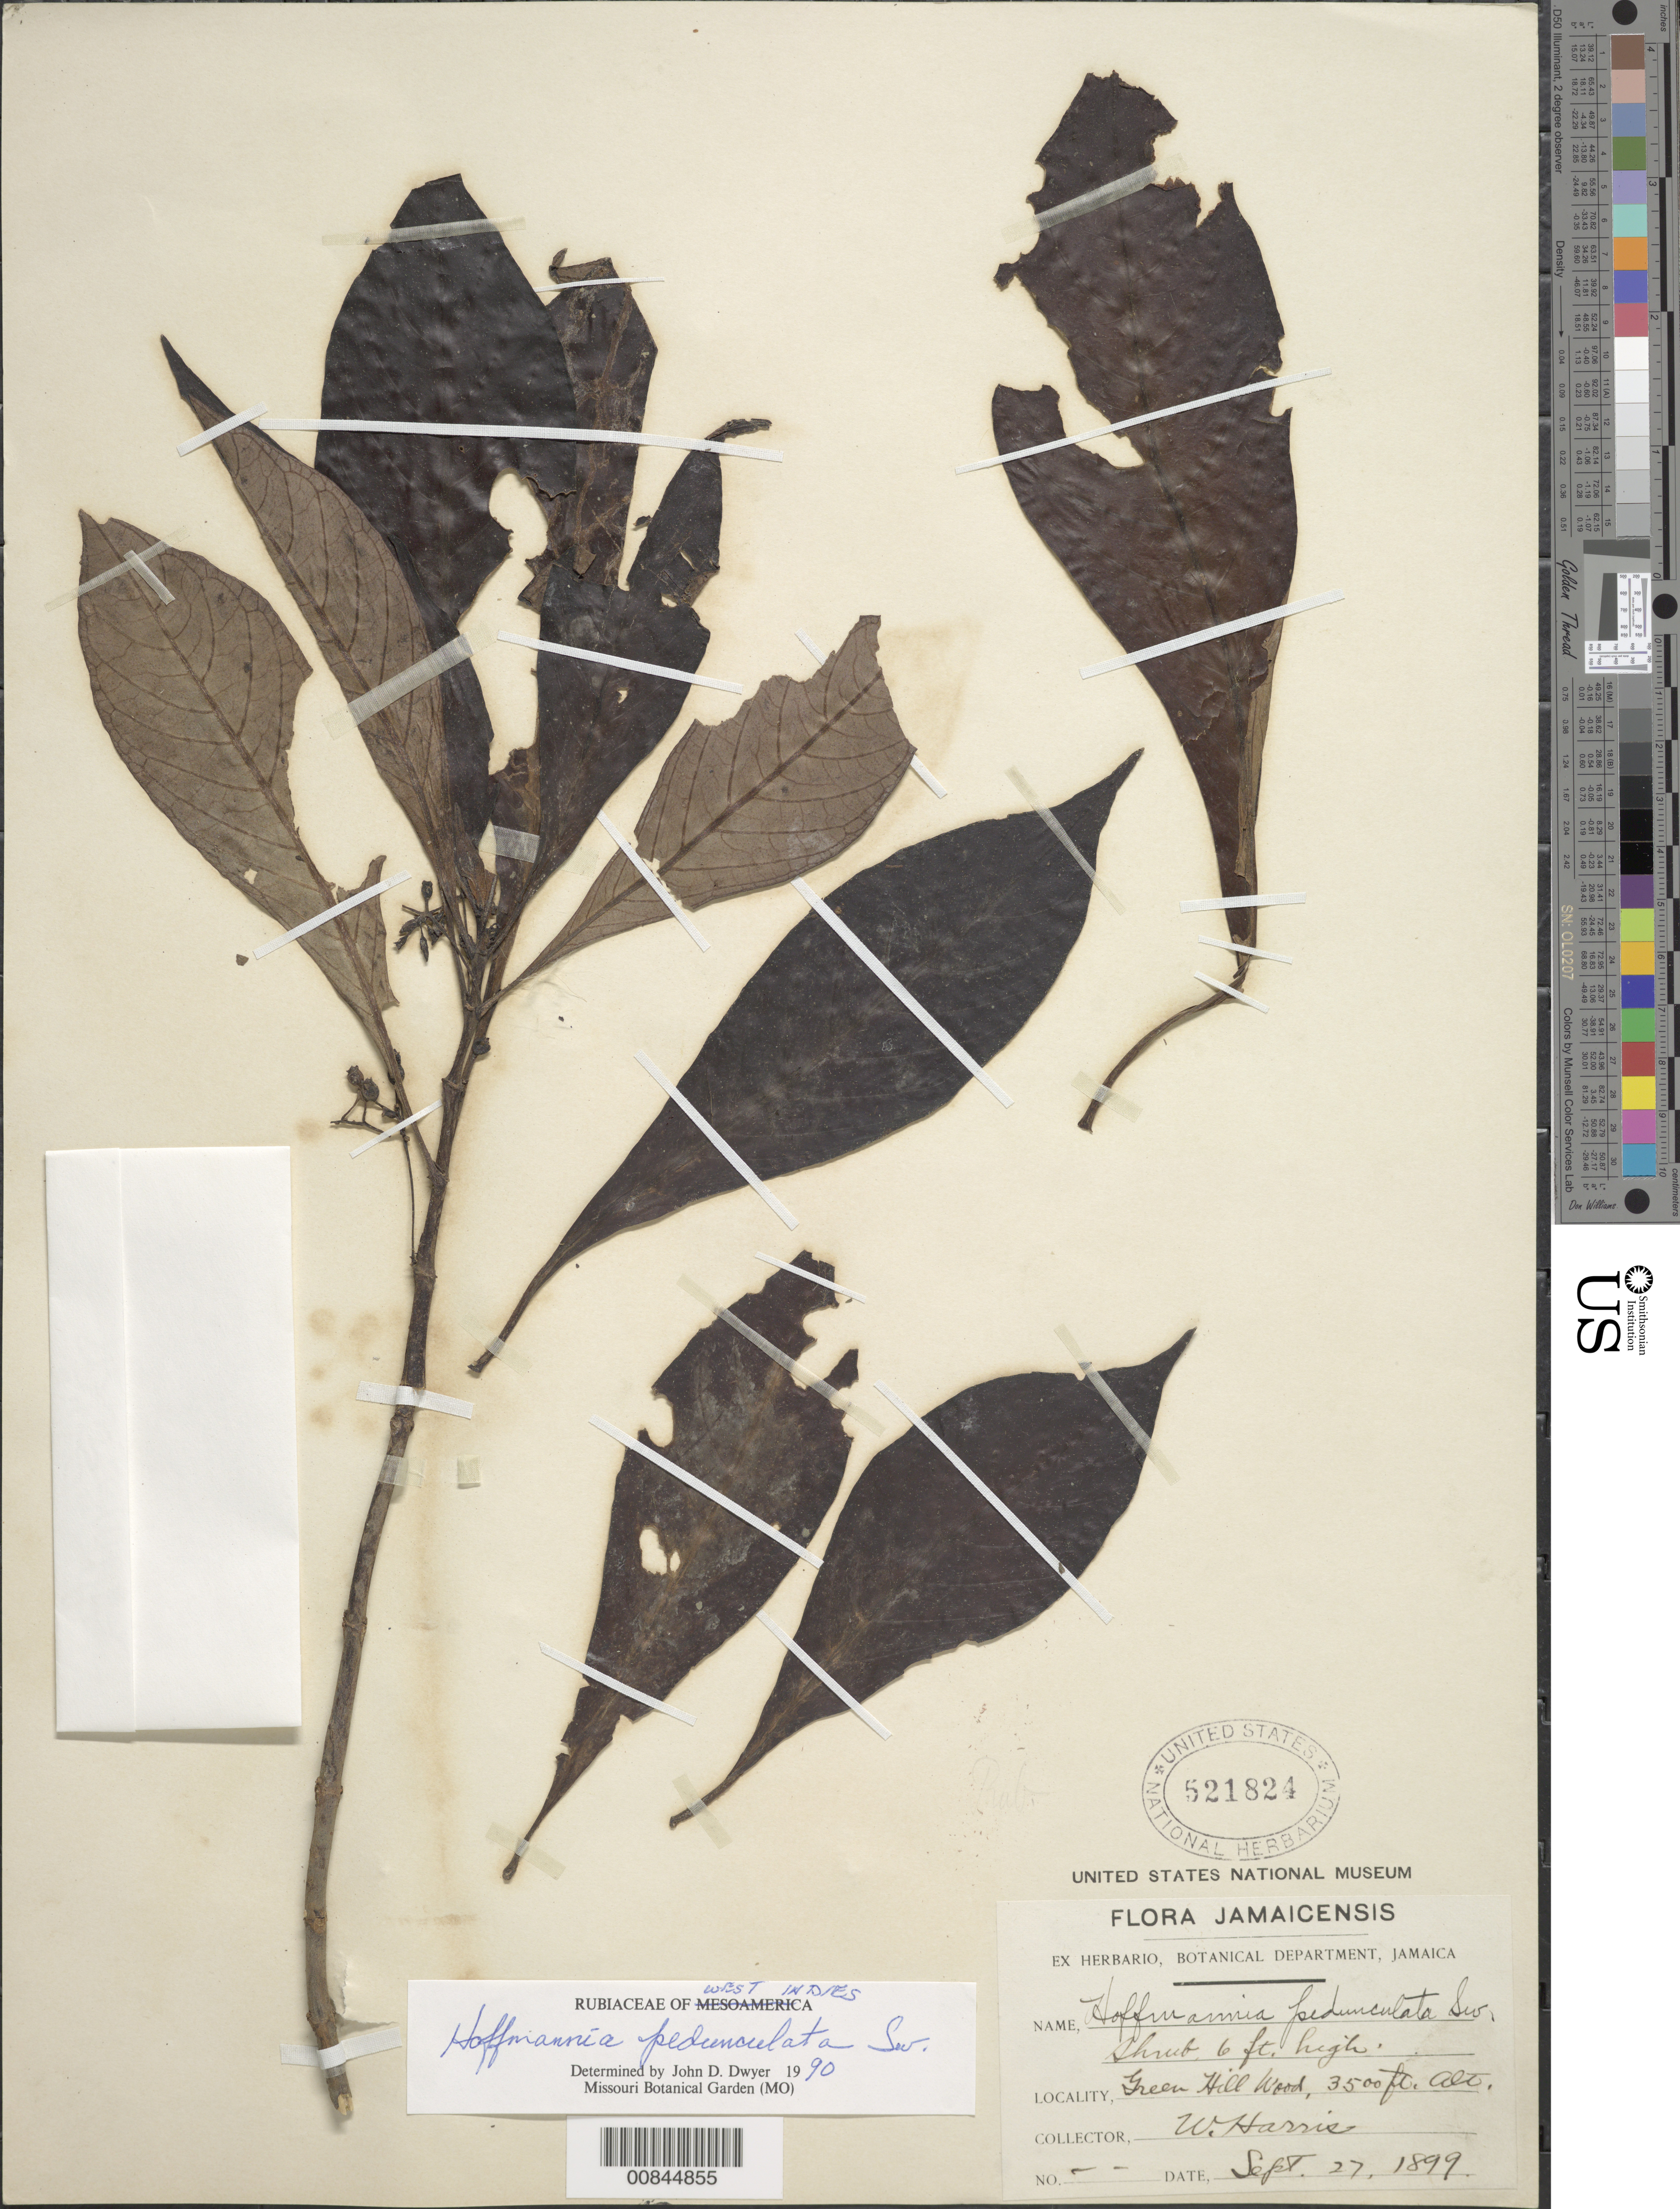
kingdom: Plantae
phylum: Tracheophyta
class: Magnoliopsida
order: Gentianales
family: Rubiaceae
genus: Hoffmannia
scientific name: Hoffmannia pedunculata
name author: Sw.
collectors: W. H. Harris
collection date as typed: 27 Sep 1899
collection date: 1899-09-27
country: Jamaica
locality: Green Hill Wood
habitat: Woods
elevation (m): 1067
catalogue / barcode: US 521824